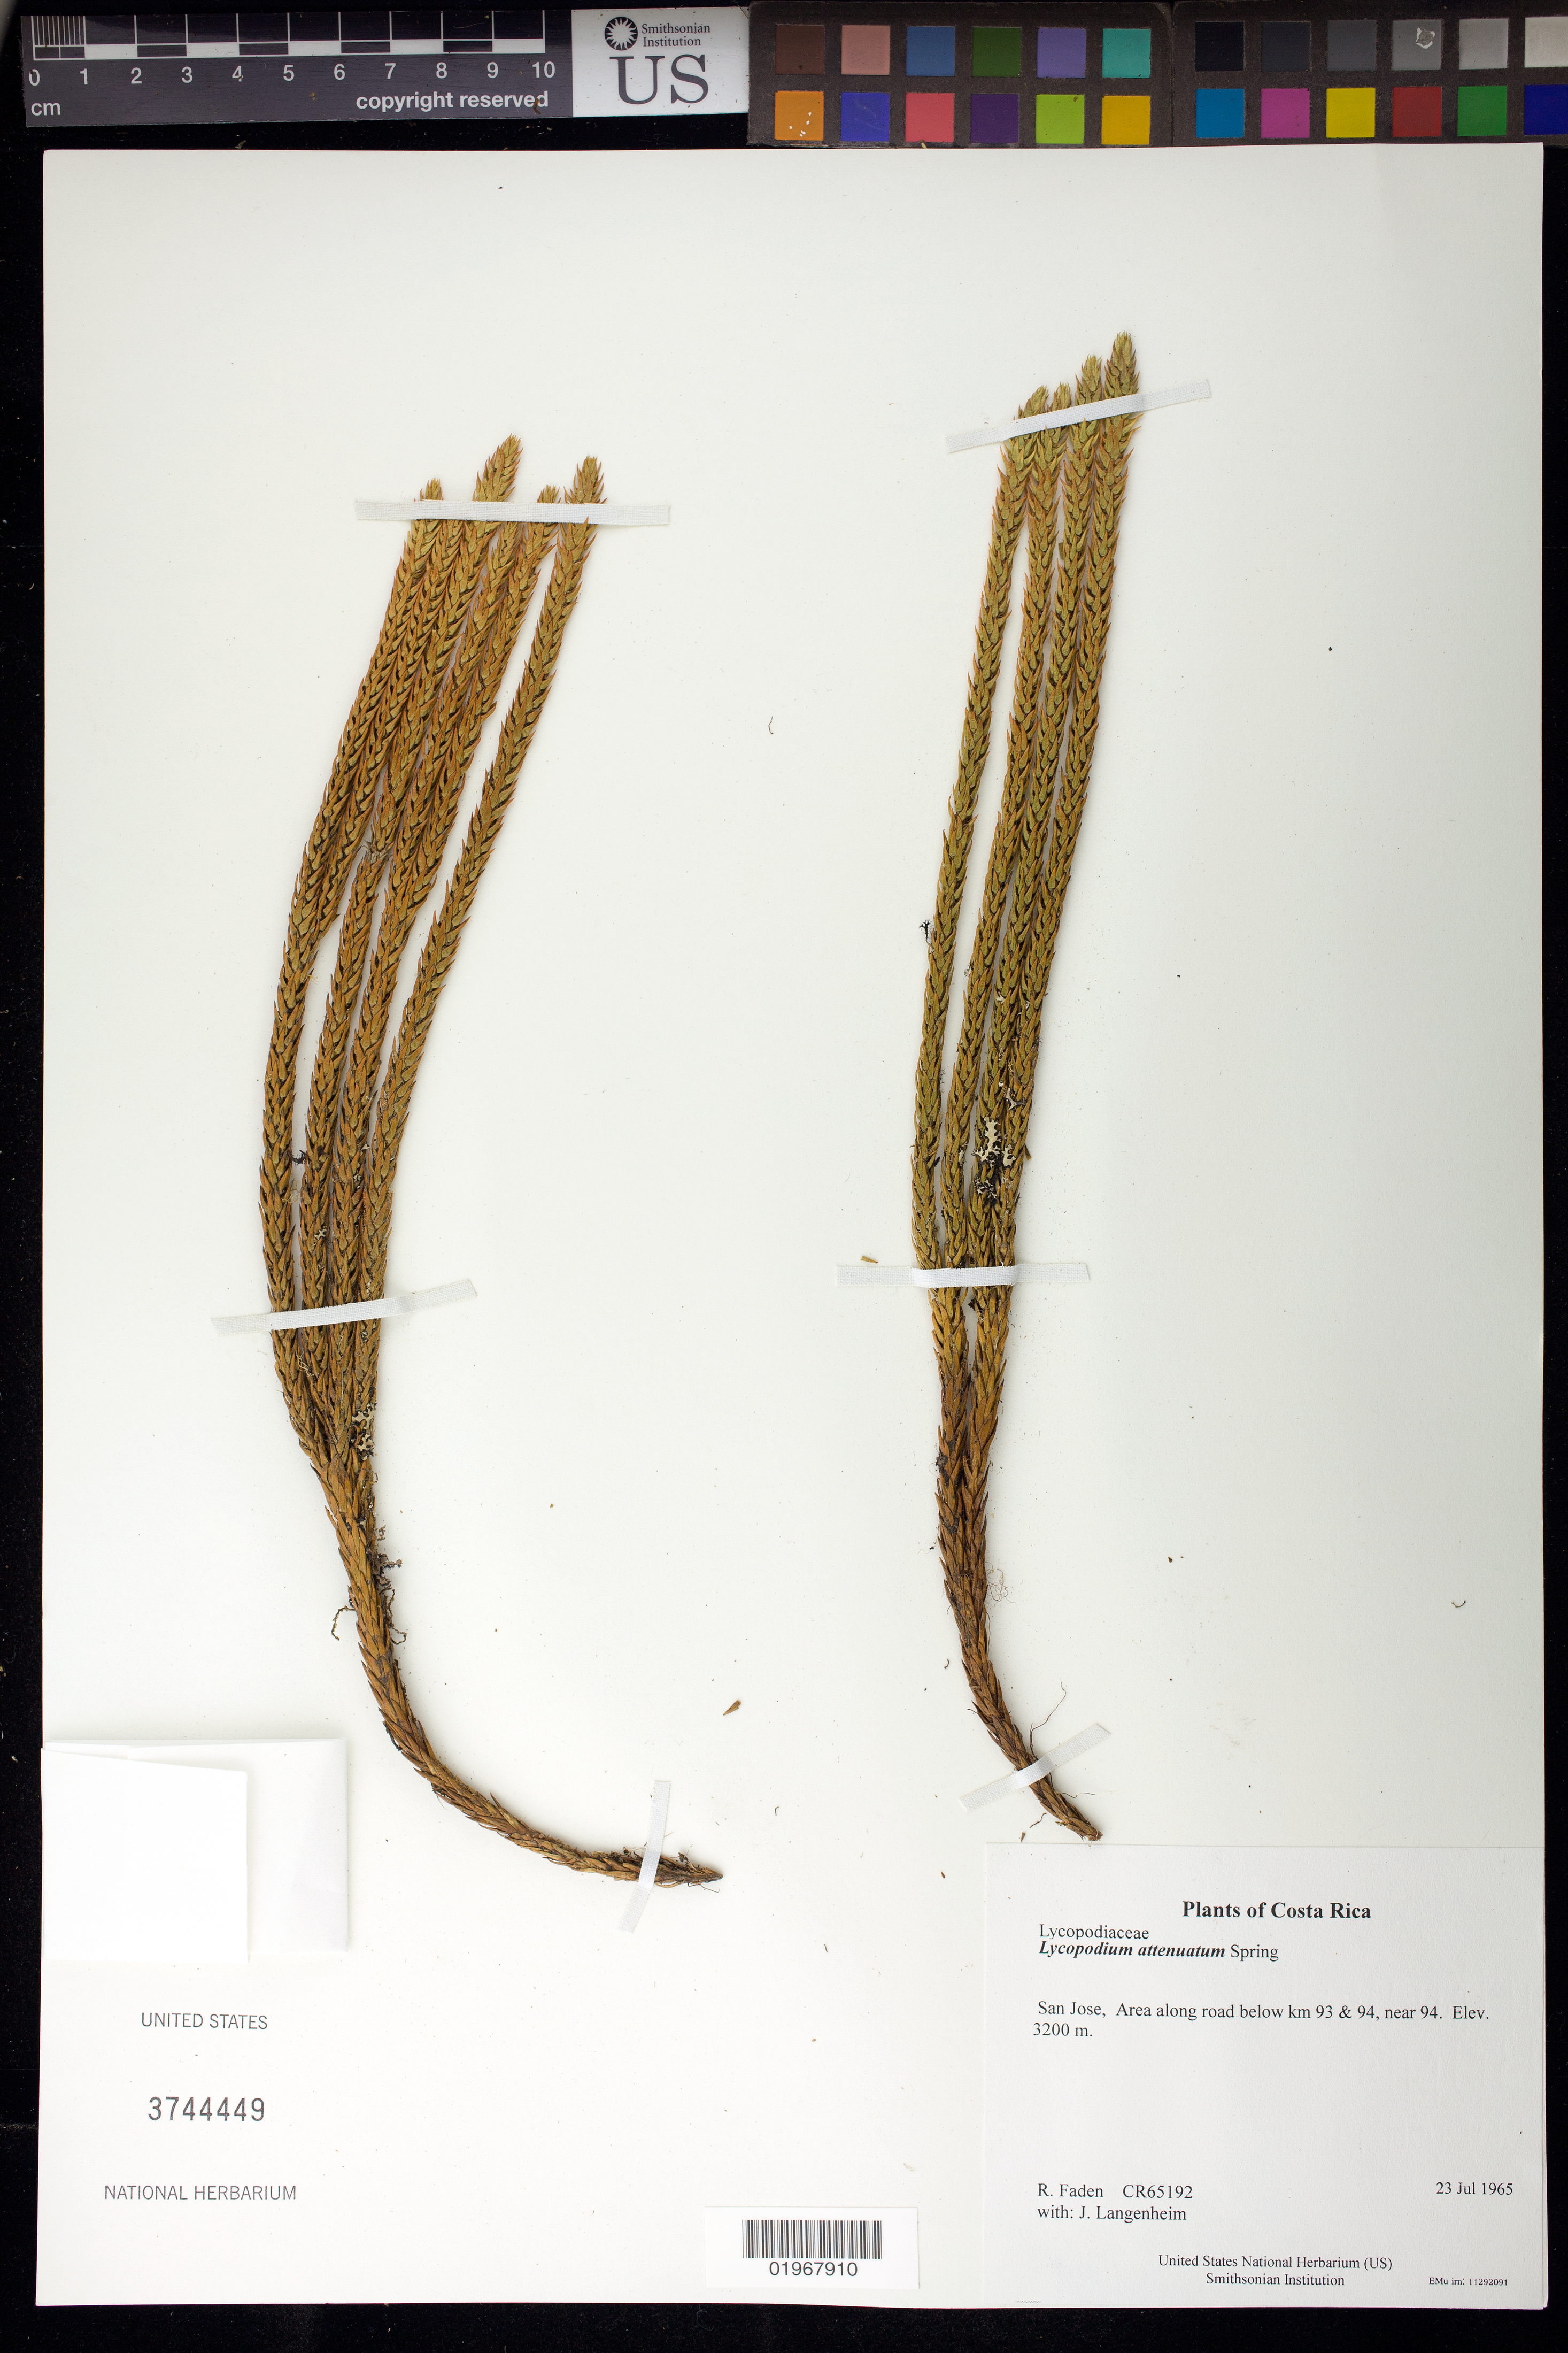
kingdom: Plantae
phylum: Tracheophyta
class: Lycopodiopsida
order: Lycopodiales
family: Lycopodiaceae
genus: Phlegmariurus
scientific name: Phlegmariurus attenuatus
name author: (Spring) B. Øllg.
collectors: R. B. Faden & J. Langenheim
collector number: CR65192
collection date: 1965-07-23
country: Costa Rica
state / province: San Jose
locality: Area along road below km 93 & 94, near 94.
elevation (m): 3200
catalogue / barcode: US 3744449